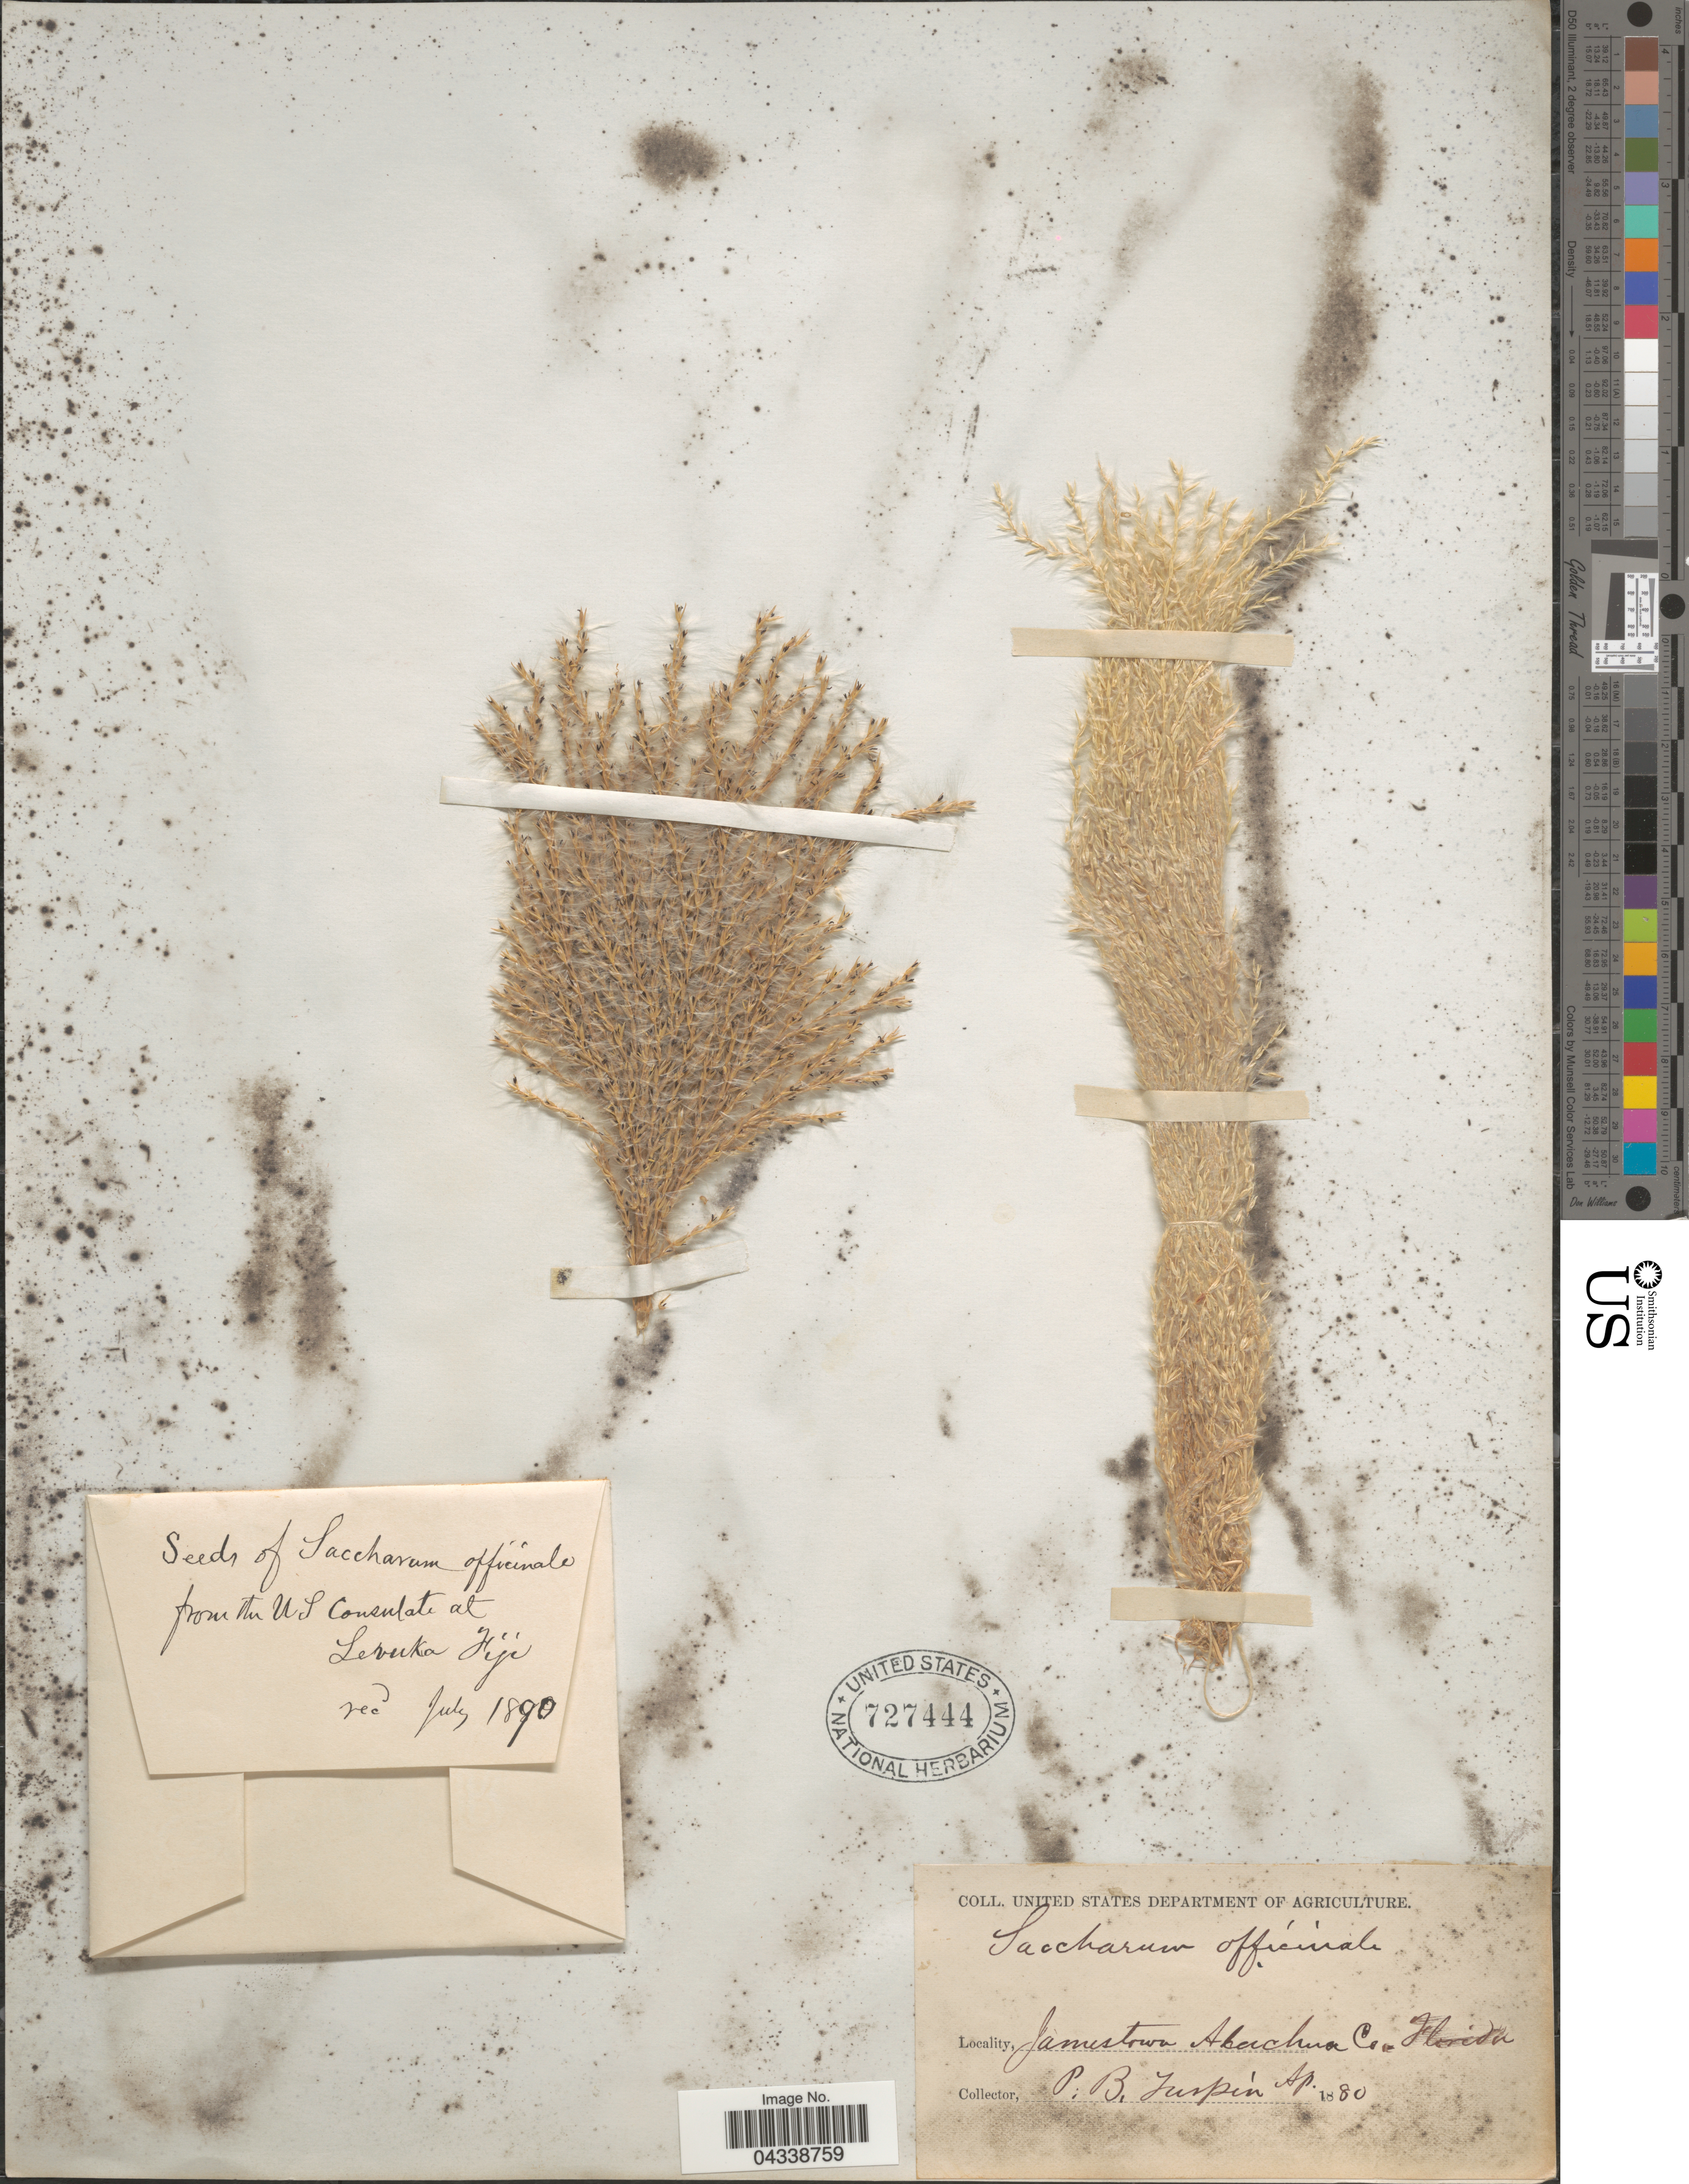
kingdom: Plantae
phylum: Tracheophyta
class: Liliopsida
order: Poales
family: Poaceae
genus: Saccharum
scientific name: Saccharum officinarum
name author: L.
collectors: P. Turpin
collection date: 1880-04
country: United States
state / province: Florida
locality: Jamestown Alachua Co.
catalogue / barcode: US 727444